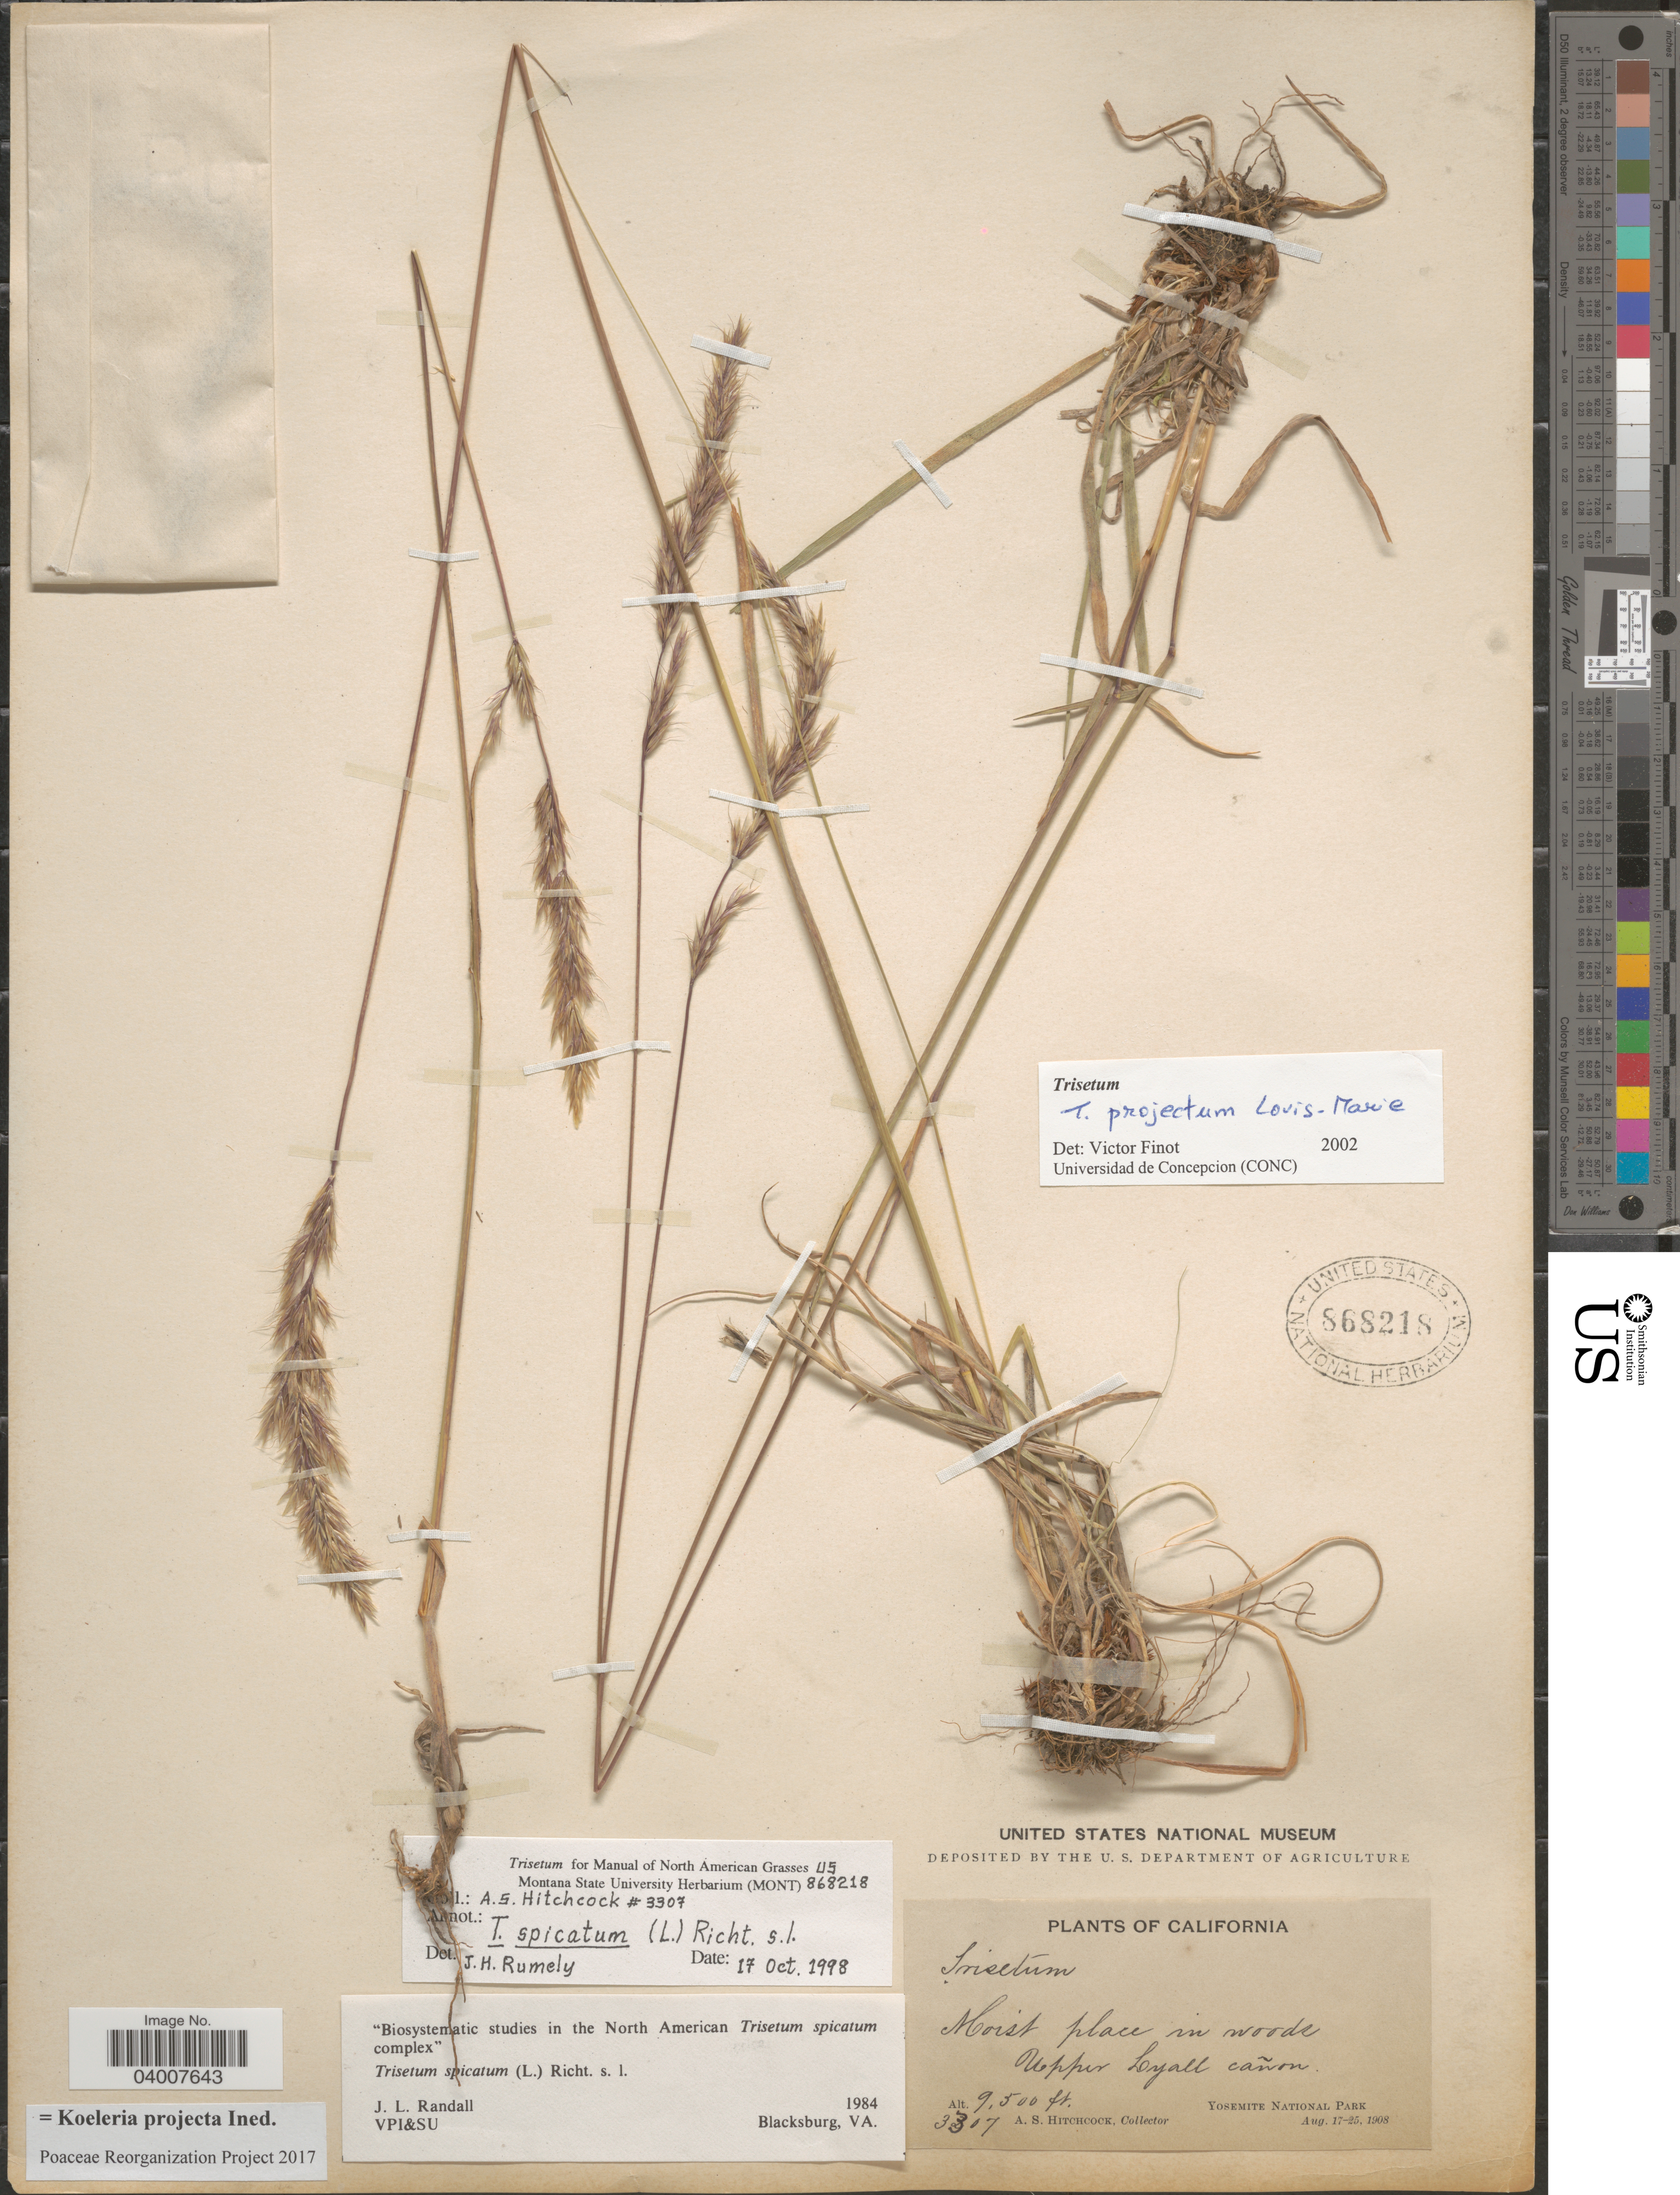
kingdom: Plantae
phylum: Tracheophyta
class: Liliopsida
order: Poales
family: Poaceae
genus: Koeleria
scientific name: Koeleria projecta ined.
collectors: A. S. Hitchcock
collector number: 3307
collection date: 1908-08-17/1908-08-25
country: United States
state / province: California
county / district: Mariposa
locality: Upper Lyall cañon. Yosemite National Park.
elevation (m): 2896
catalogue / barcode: US 868218